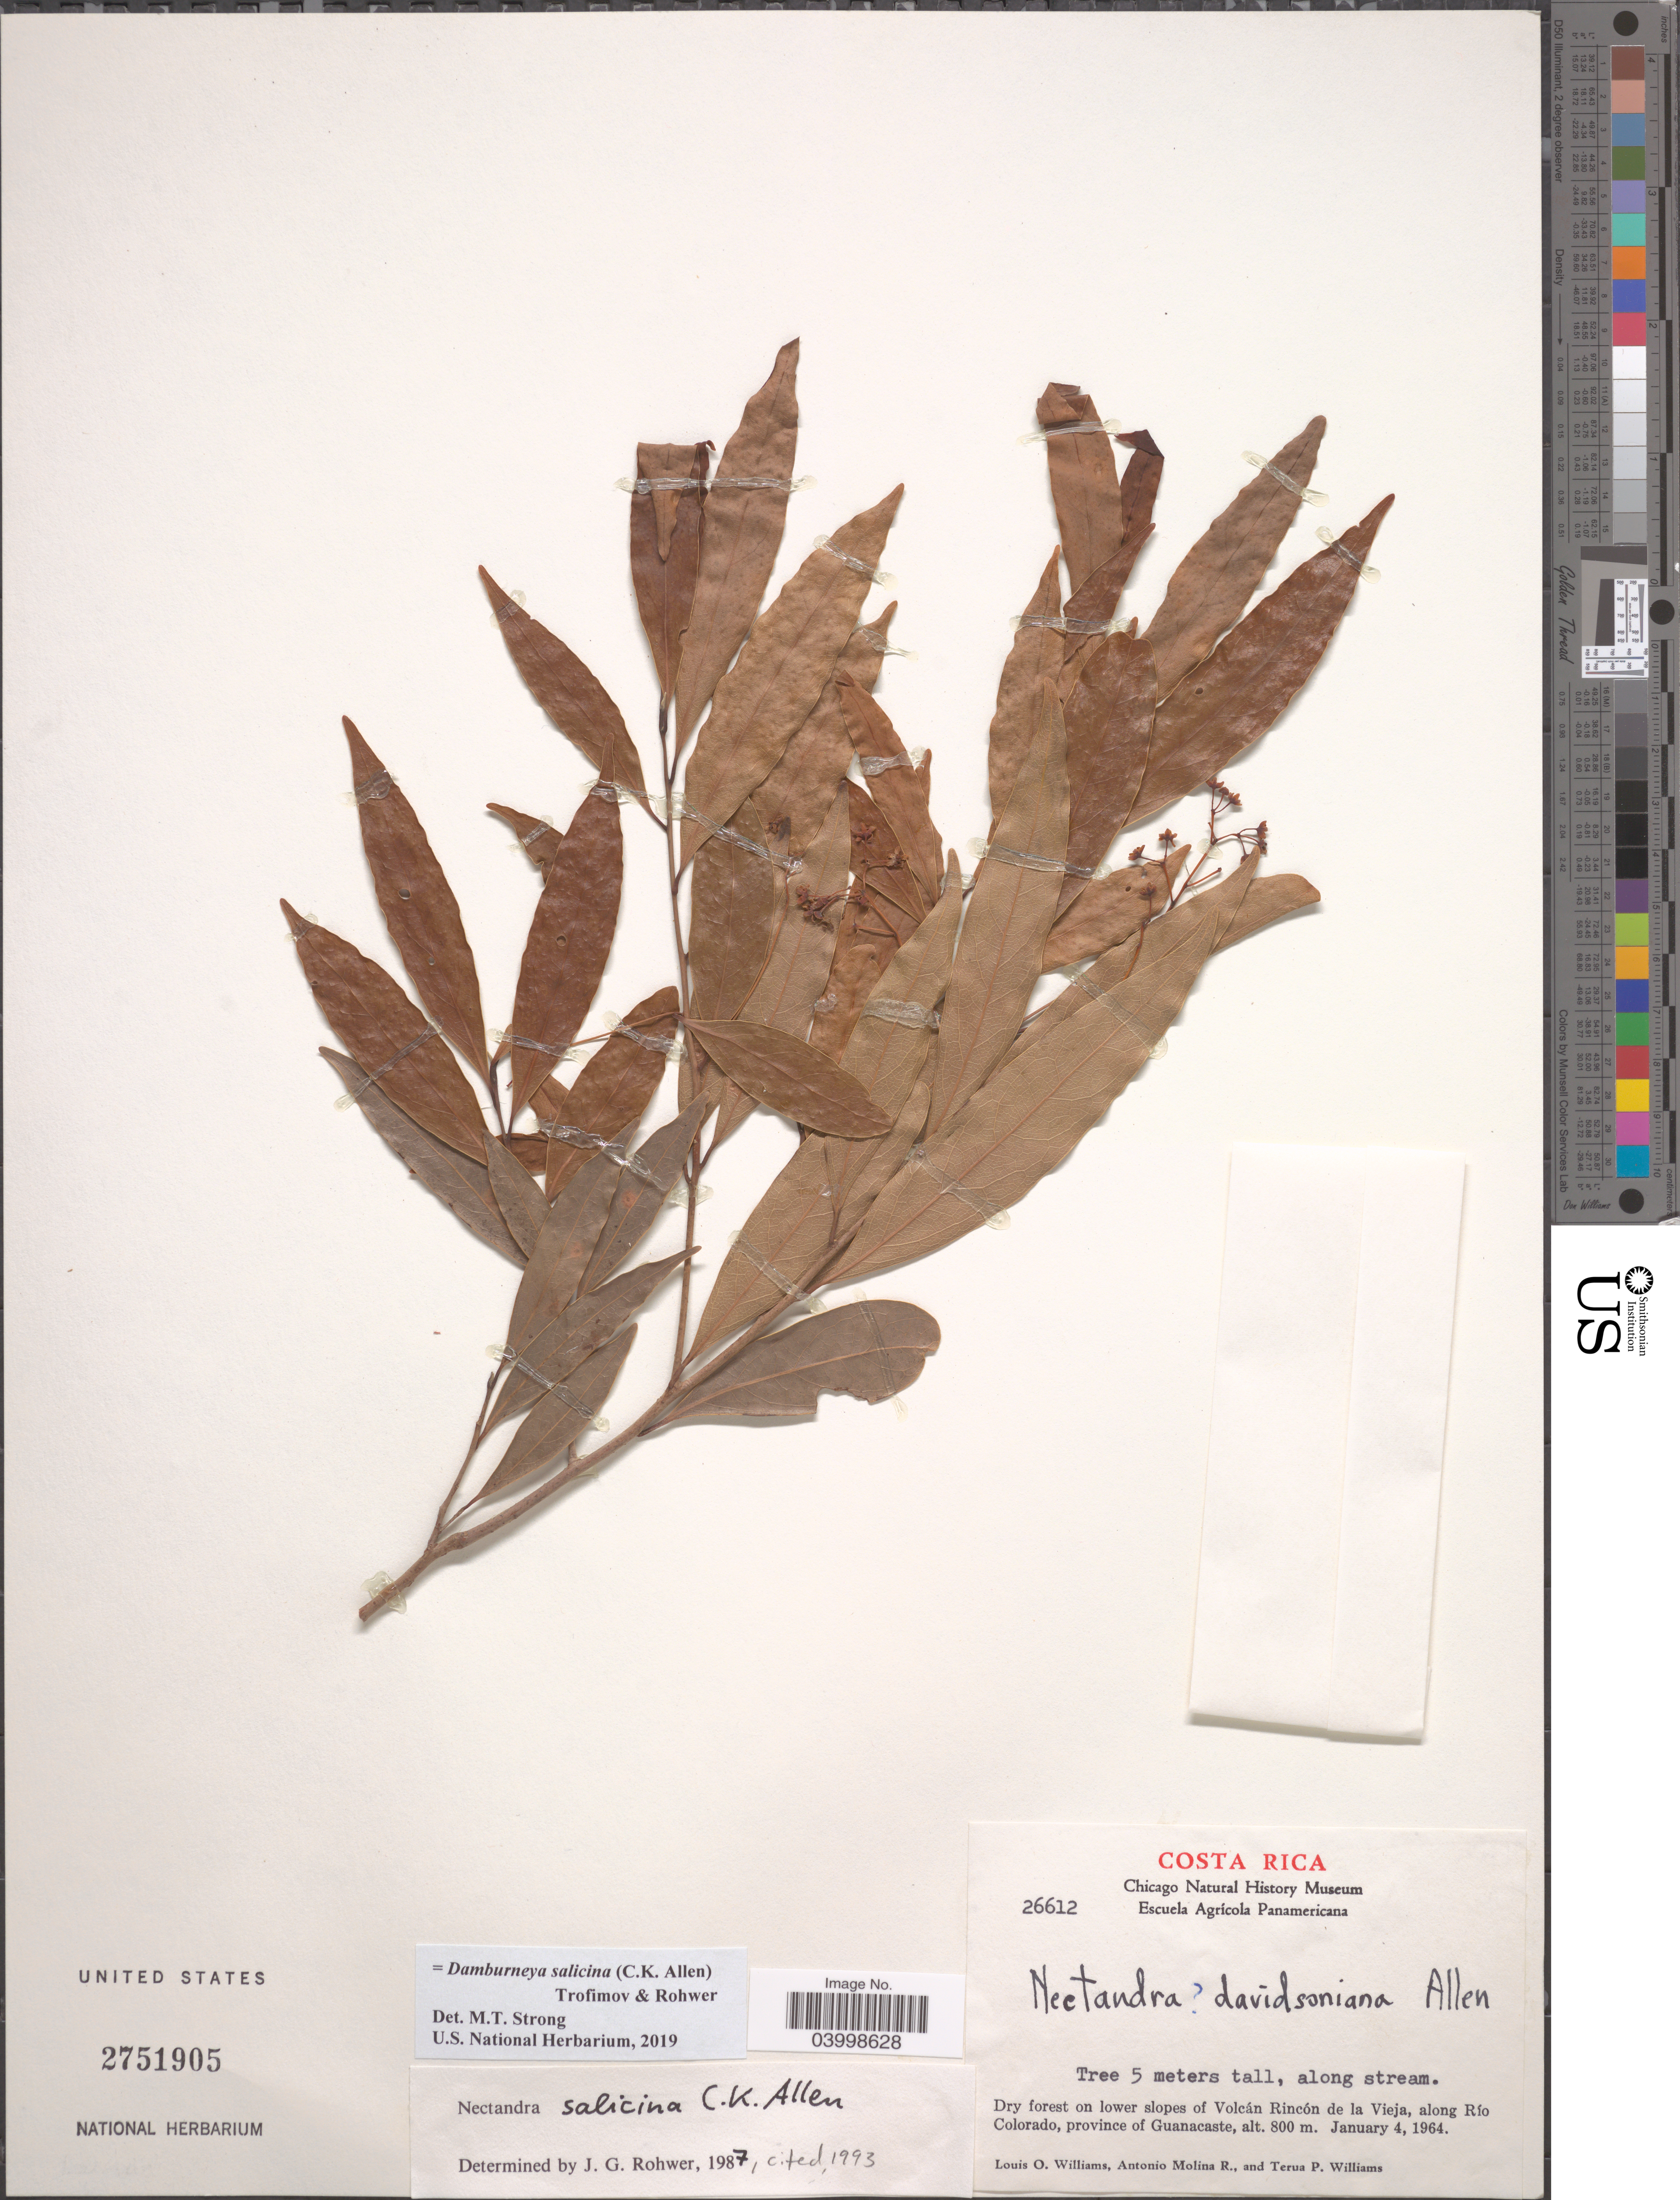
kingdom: Plantae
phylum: Tracheophyta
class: Magnoliopsida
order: Laurales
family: Lauraceae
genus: Damburneya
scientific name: Damburneya salicina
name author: (C.K. Allen) Trofimov & Rohwer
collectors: L. O. Williams, A. Molina R. & T. P. Williams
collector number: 26612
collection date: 1964-01-04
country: Costa Rica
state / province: Guanacaste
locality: Dry forest on lower slopes of Volcán Rincón de la Vieja, along Río Colorado.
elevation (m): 800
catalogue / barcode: US 2751905